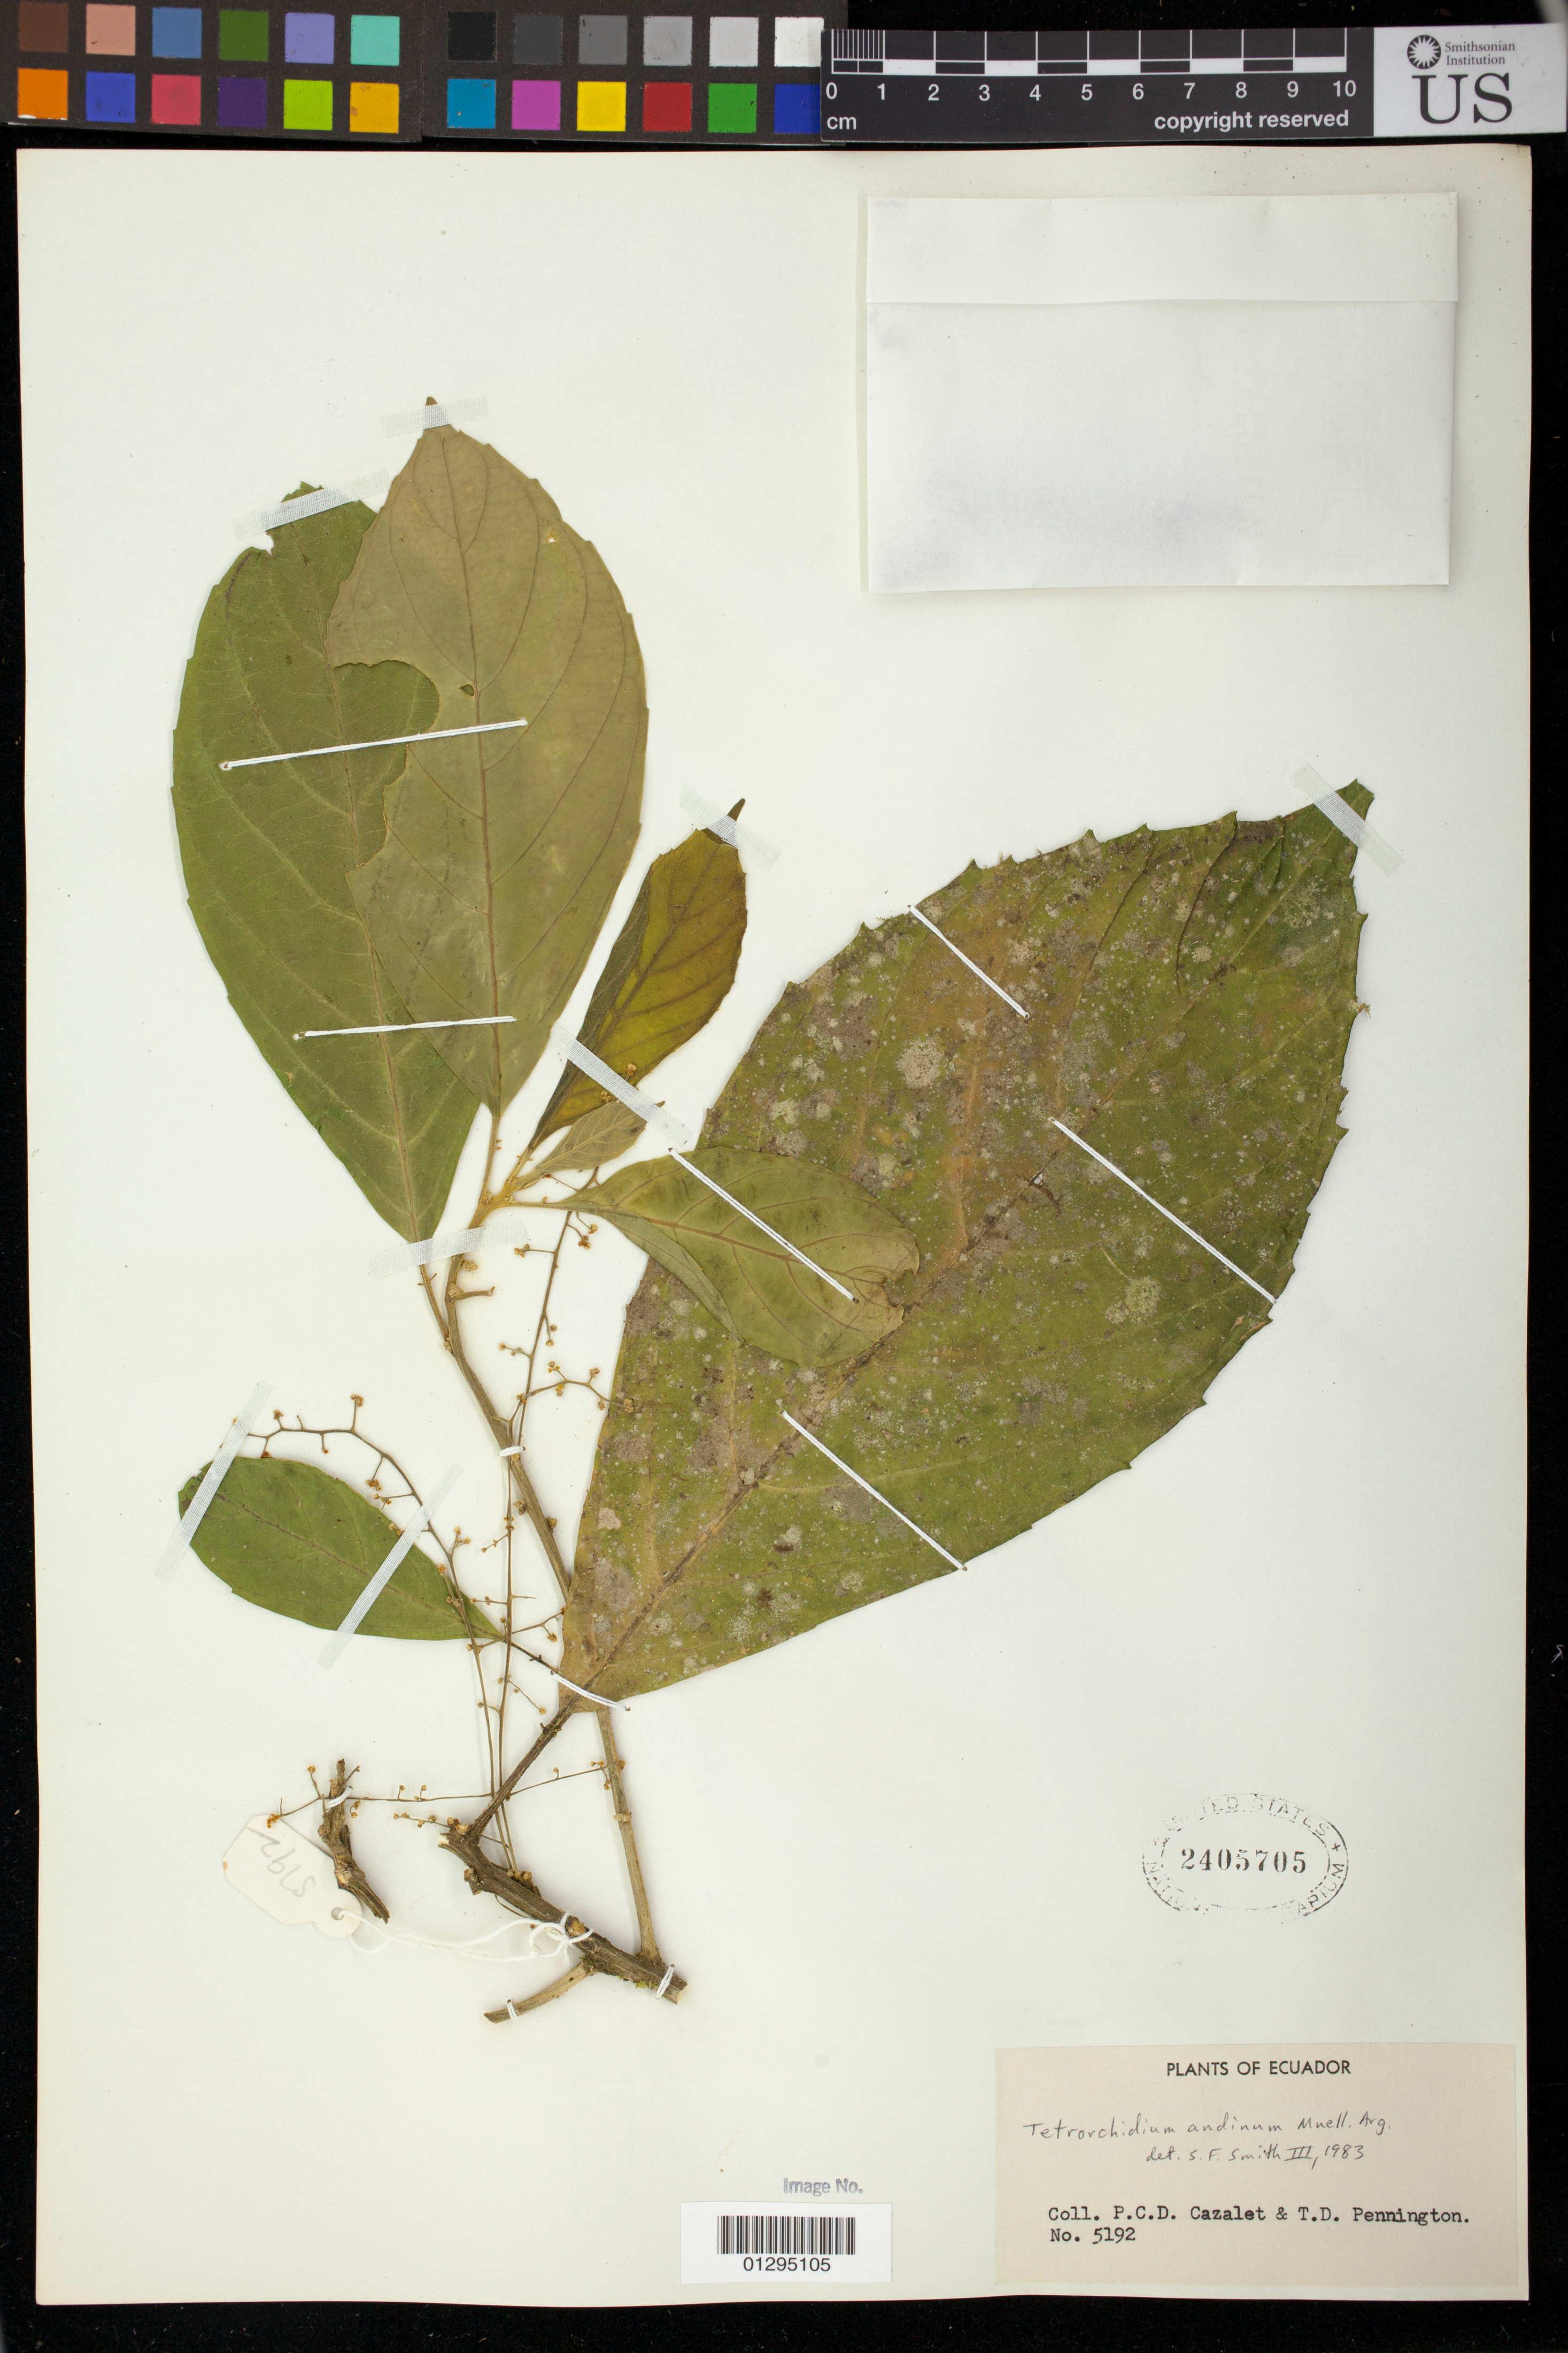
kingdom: Plantae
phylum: Tracheophyta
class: Magnoliopsida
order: Malpighiales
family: Euphorbiaceae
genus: Tetrorchidium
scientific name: Tetrorchidium andinum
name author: Müll. Arg.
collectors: P. C. D. Cazalet & T. D. Pennington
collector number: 5192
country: Ecuador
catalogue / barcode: US 2405705